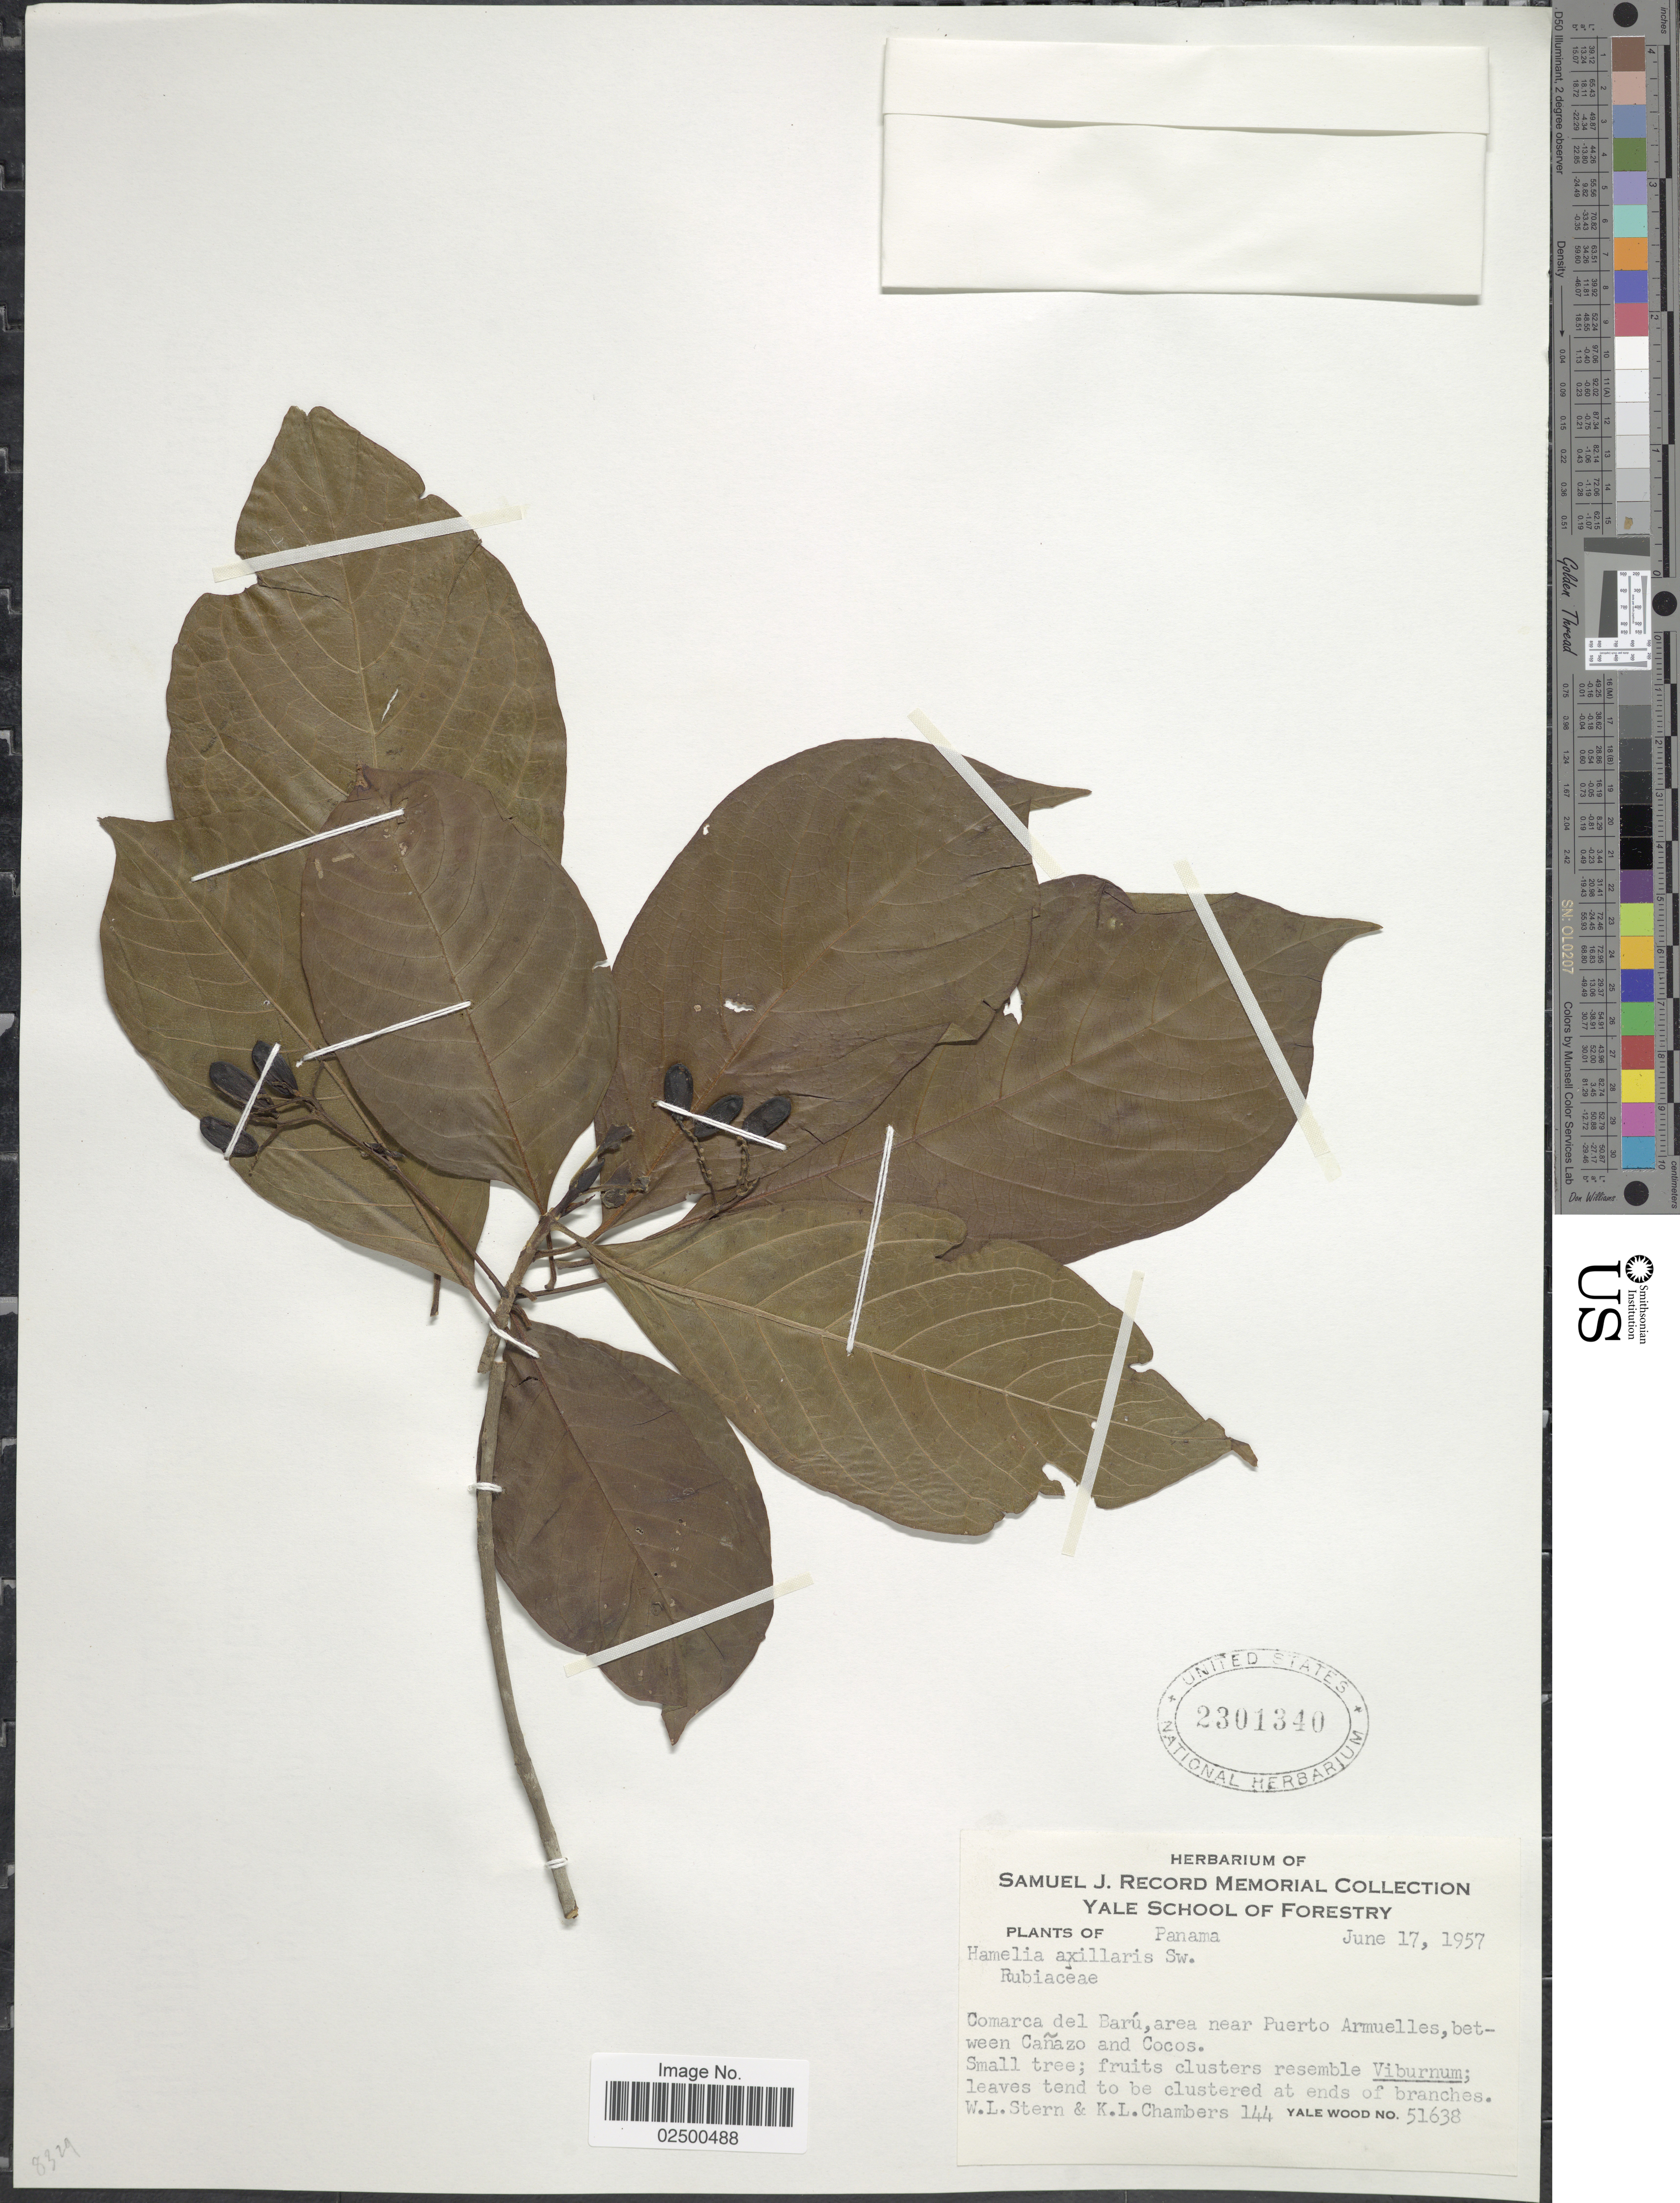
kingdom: Plantae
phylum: Tracheophyta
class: Magnoliopsida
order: Gentianales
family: Rubiaceae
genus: Hamelia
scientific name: Hamelia axillaris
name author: Sw.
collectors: W. L. Stern & K. Chambers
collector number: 144/51638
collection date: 1957-06-17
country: Panama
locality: Comarca del Baru, area near Puerto Armuelles, between Canazo and Cocos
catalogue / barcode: US 2301340